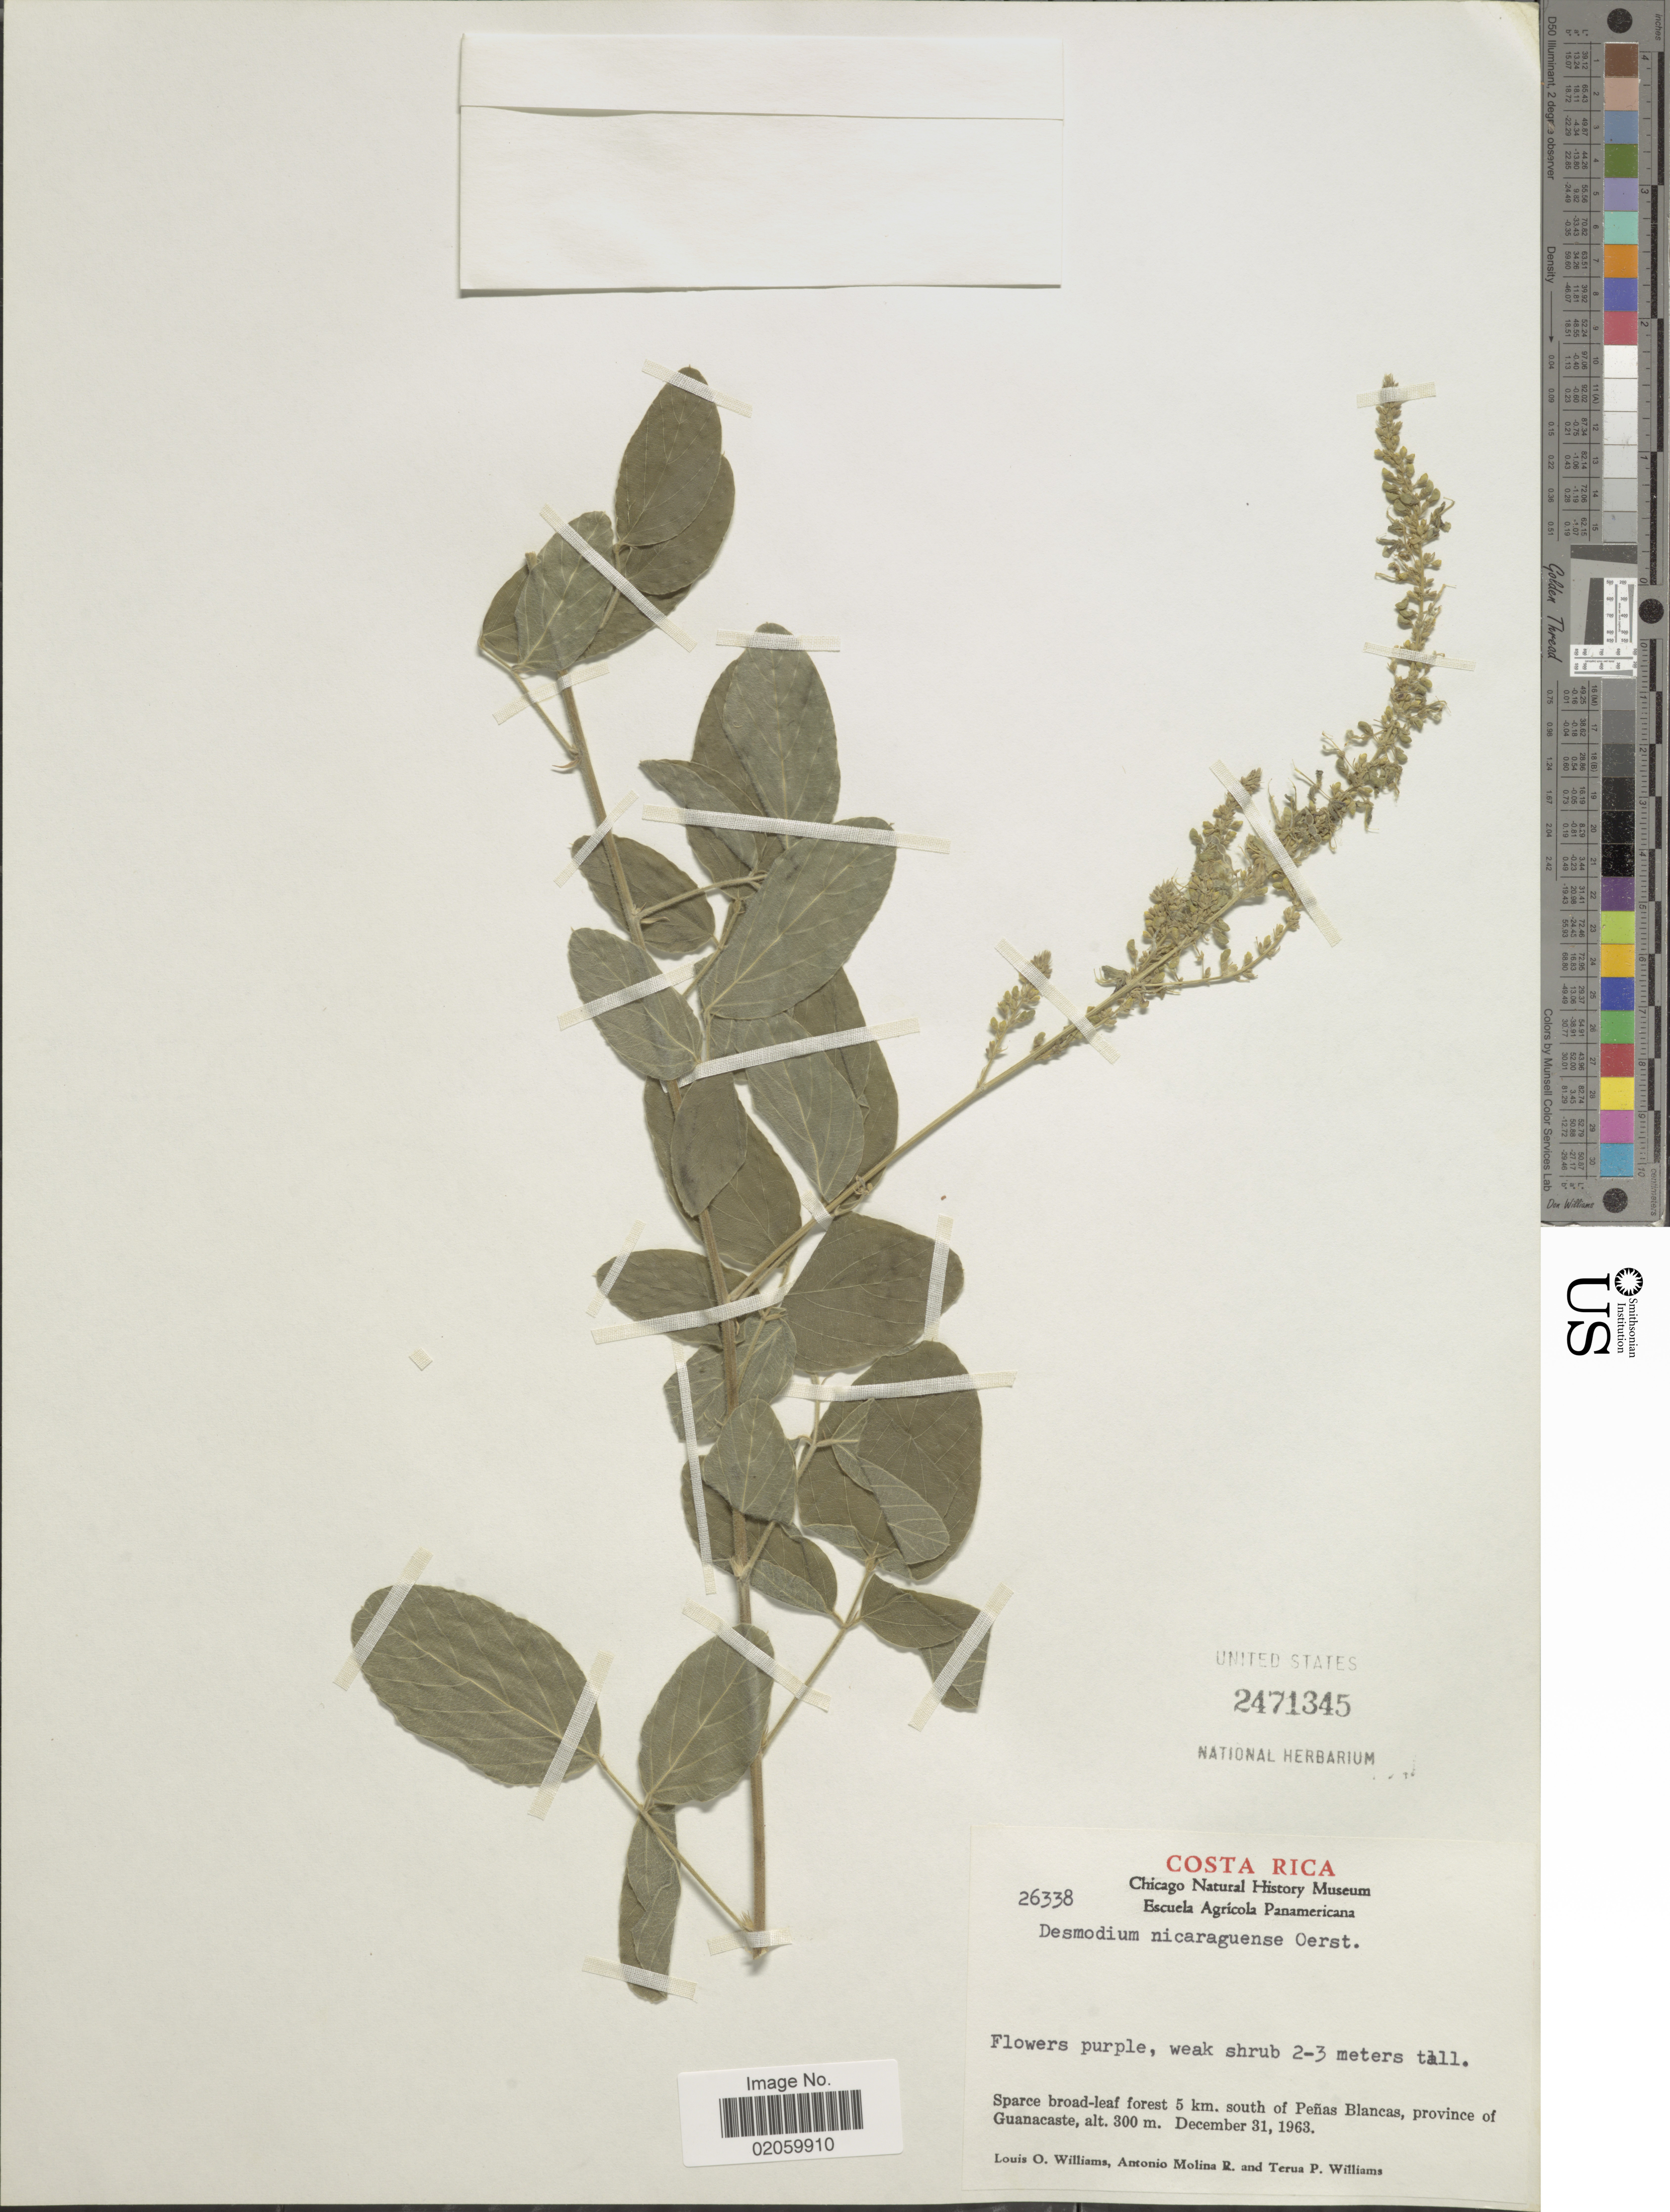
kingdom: Plantae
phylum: Tracheophyta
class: Magnoliopsida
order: Fabales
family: Fabaceae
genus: Desmodium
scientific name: Desmodium nicaraguense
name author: Oerst.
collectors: L. O. Williams, A. Molina R. & T. P. Williams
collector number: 26338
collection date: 1963-12-31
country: Costa Rica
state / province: Guanacaste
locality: Forest 5 km. south of Penas Blancas, province of Guanacaste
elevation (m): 300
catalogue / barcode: US 2471345